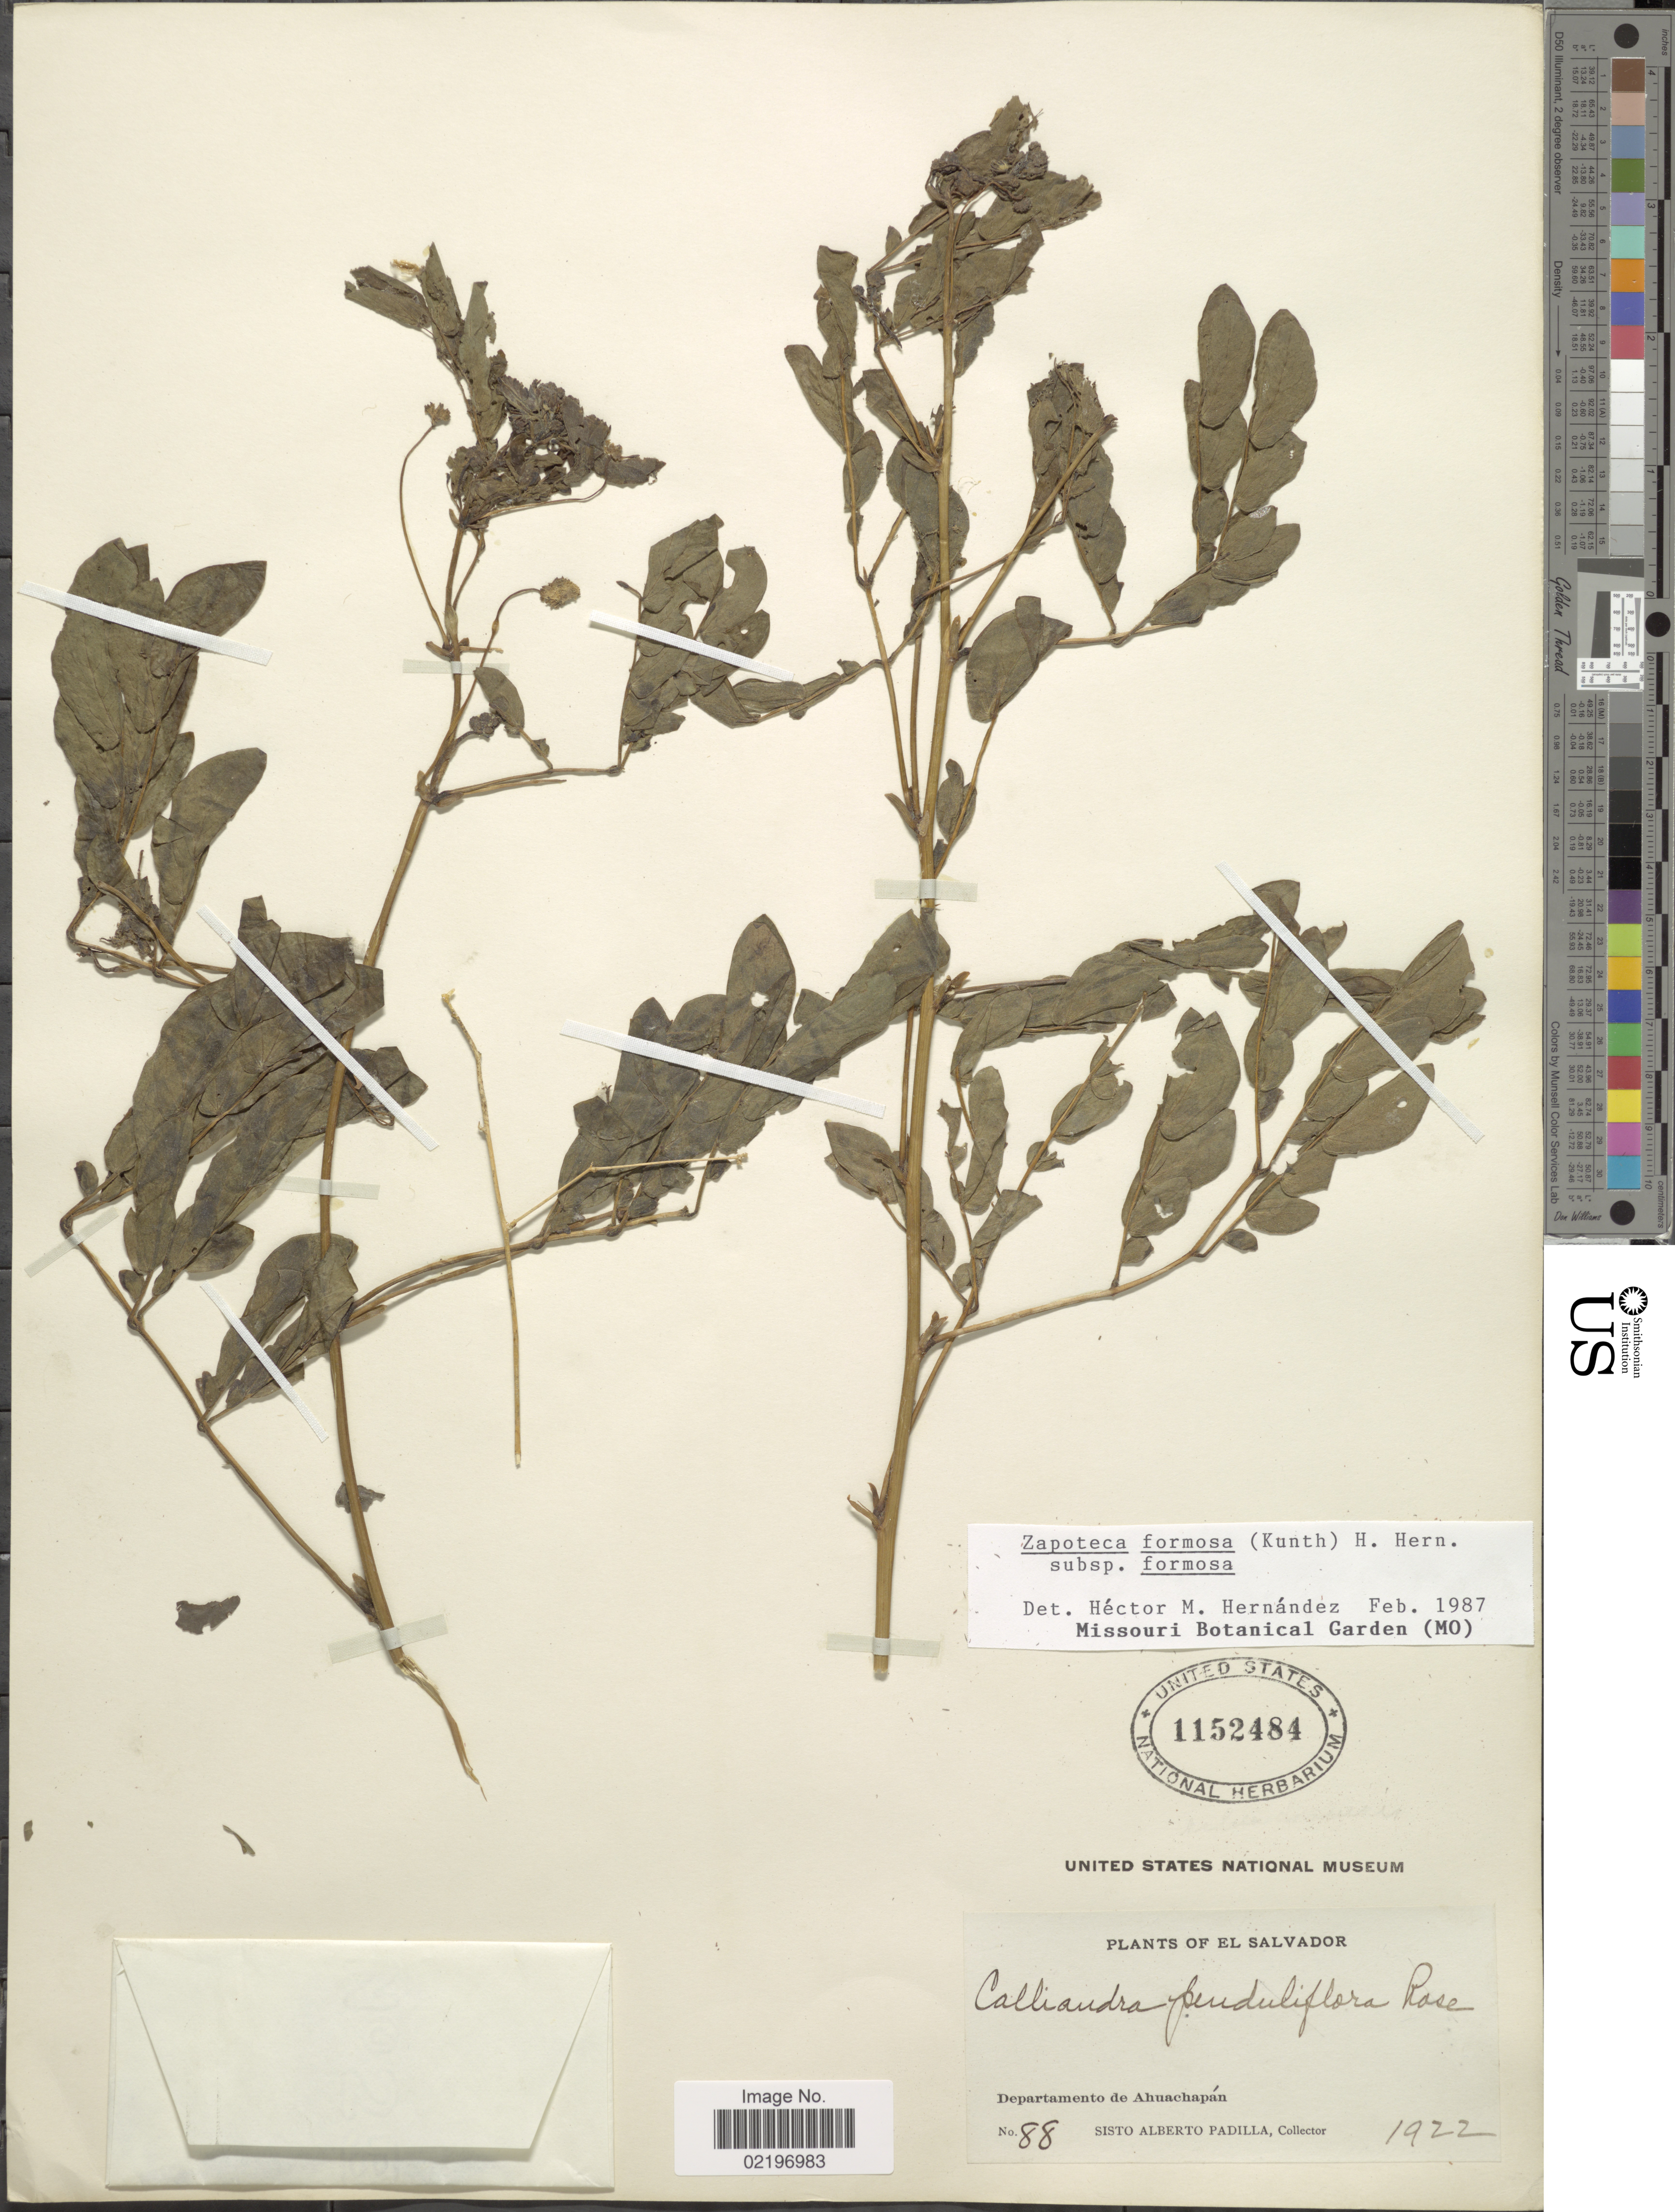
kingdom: Plantae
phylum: Tracheophyta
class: Magnoliopsida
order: Fabales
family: Fabaceae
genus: Zapoteca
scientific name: Zapoteca formosa subsp. formosa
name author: (Kunth) H.M. Hern.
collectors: S. A. Padilla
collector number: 88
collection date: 1922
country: El Salvador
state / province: Ahuachapan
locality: Departamento Ahuachapan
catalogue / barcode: US 1152484